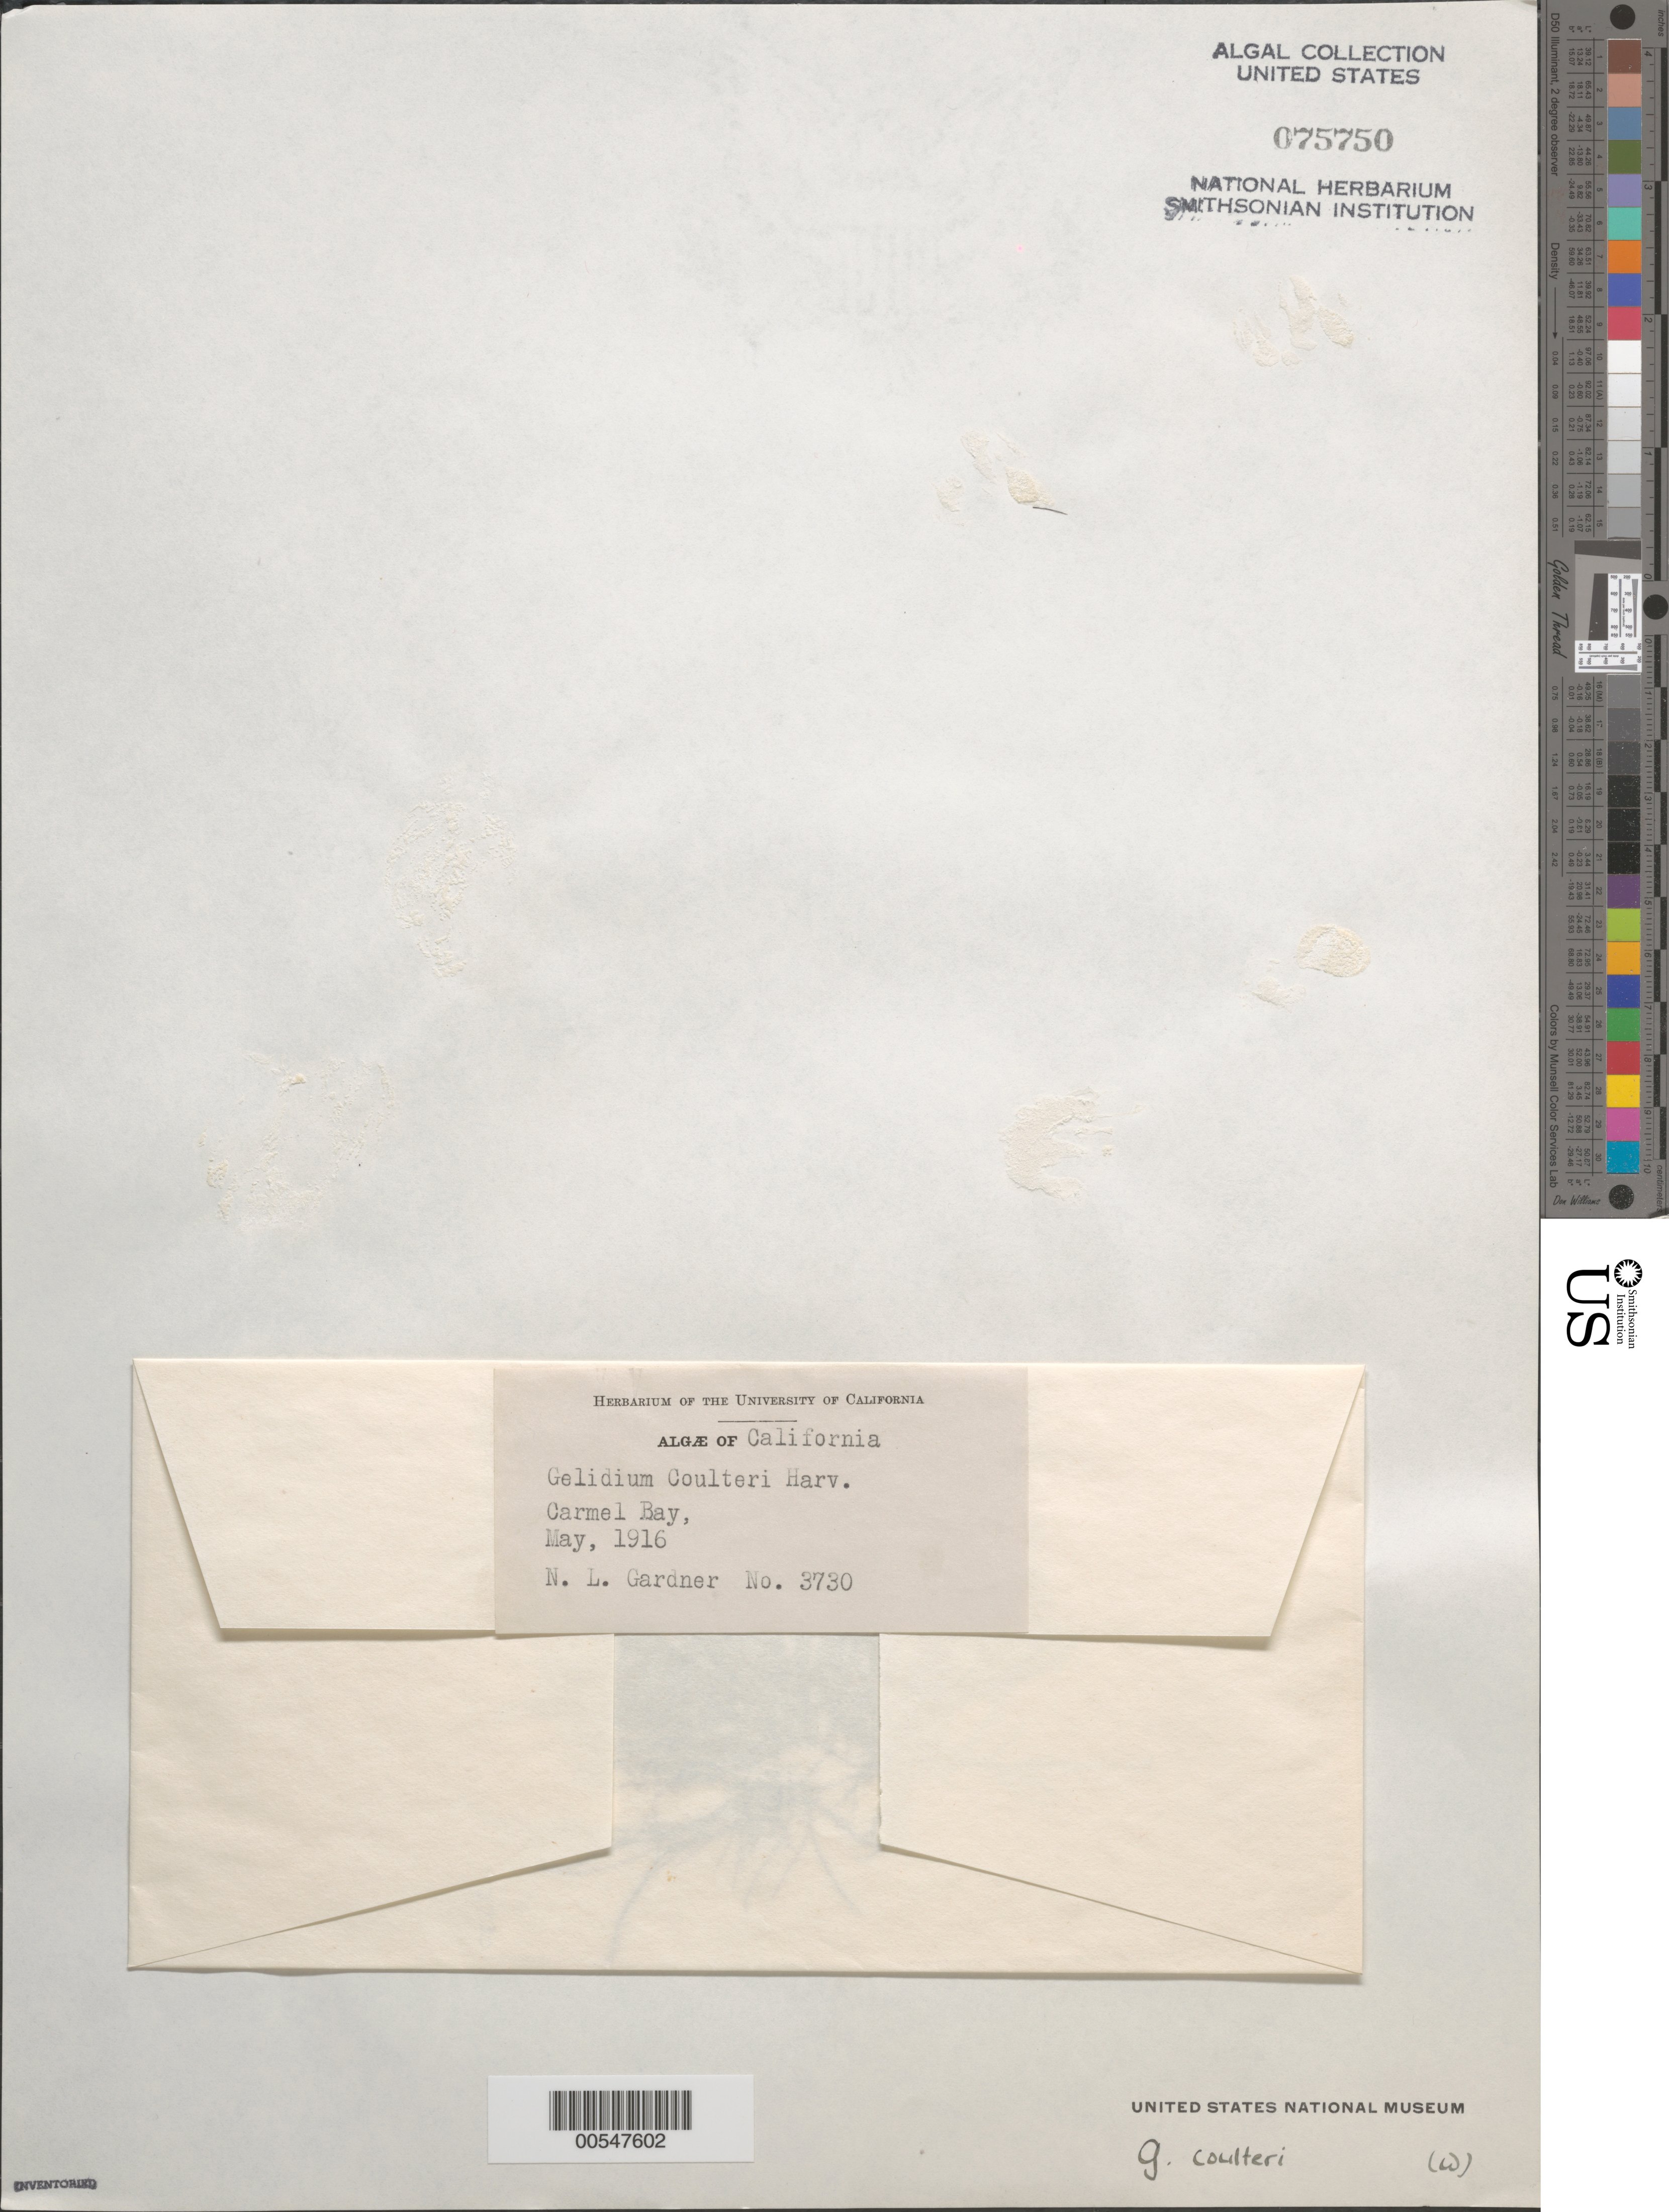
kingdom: Plantae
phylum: Rhodophyta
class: Florideophyceae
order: Gelidiales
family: Gelidiaceae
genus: Gelidium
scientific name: Gelidium coulteri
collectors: N. Gardner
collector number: NLG 3730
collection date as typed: May 1916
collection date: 1916-05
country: United States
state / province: California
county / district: Monterey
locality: Carmel Bay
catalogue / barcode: US 75750